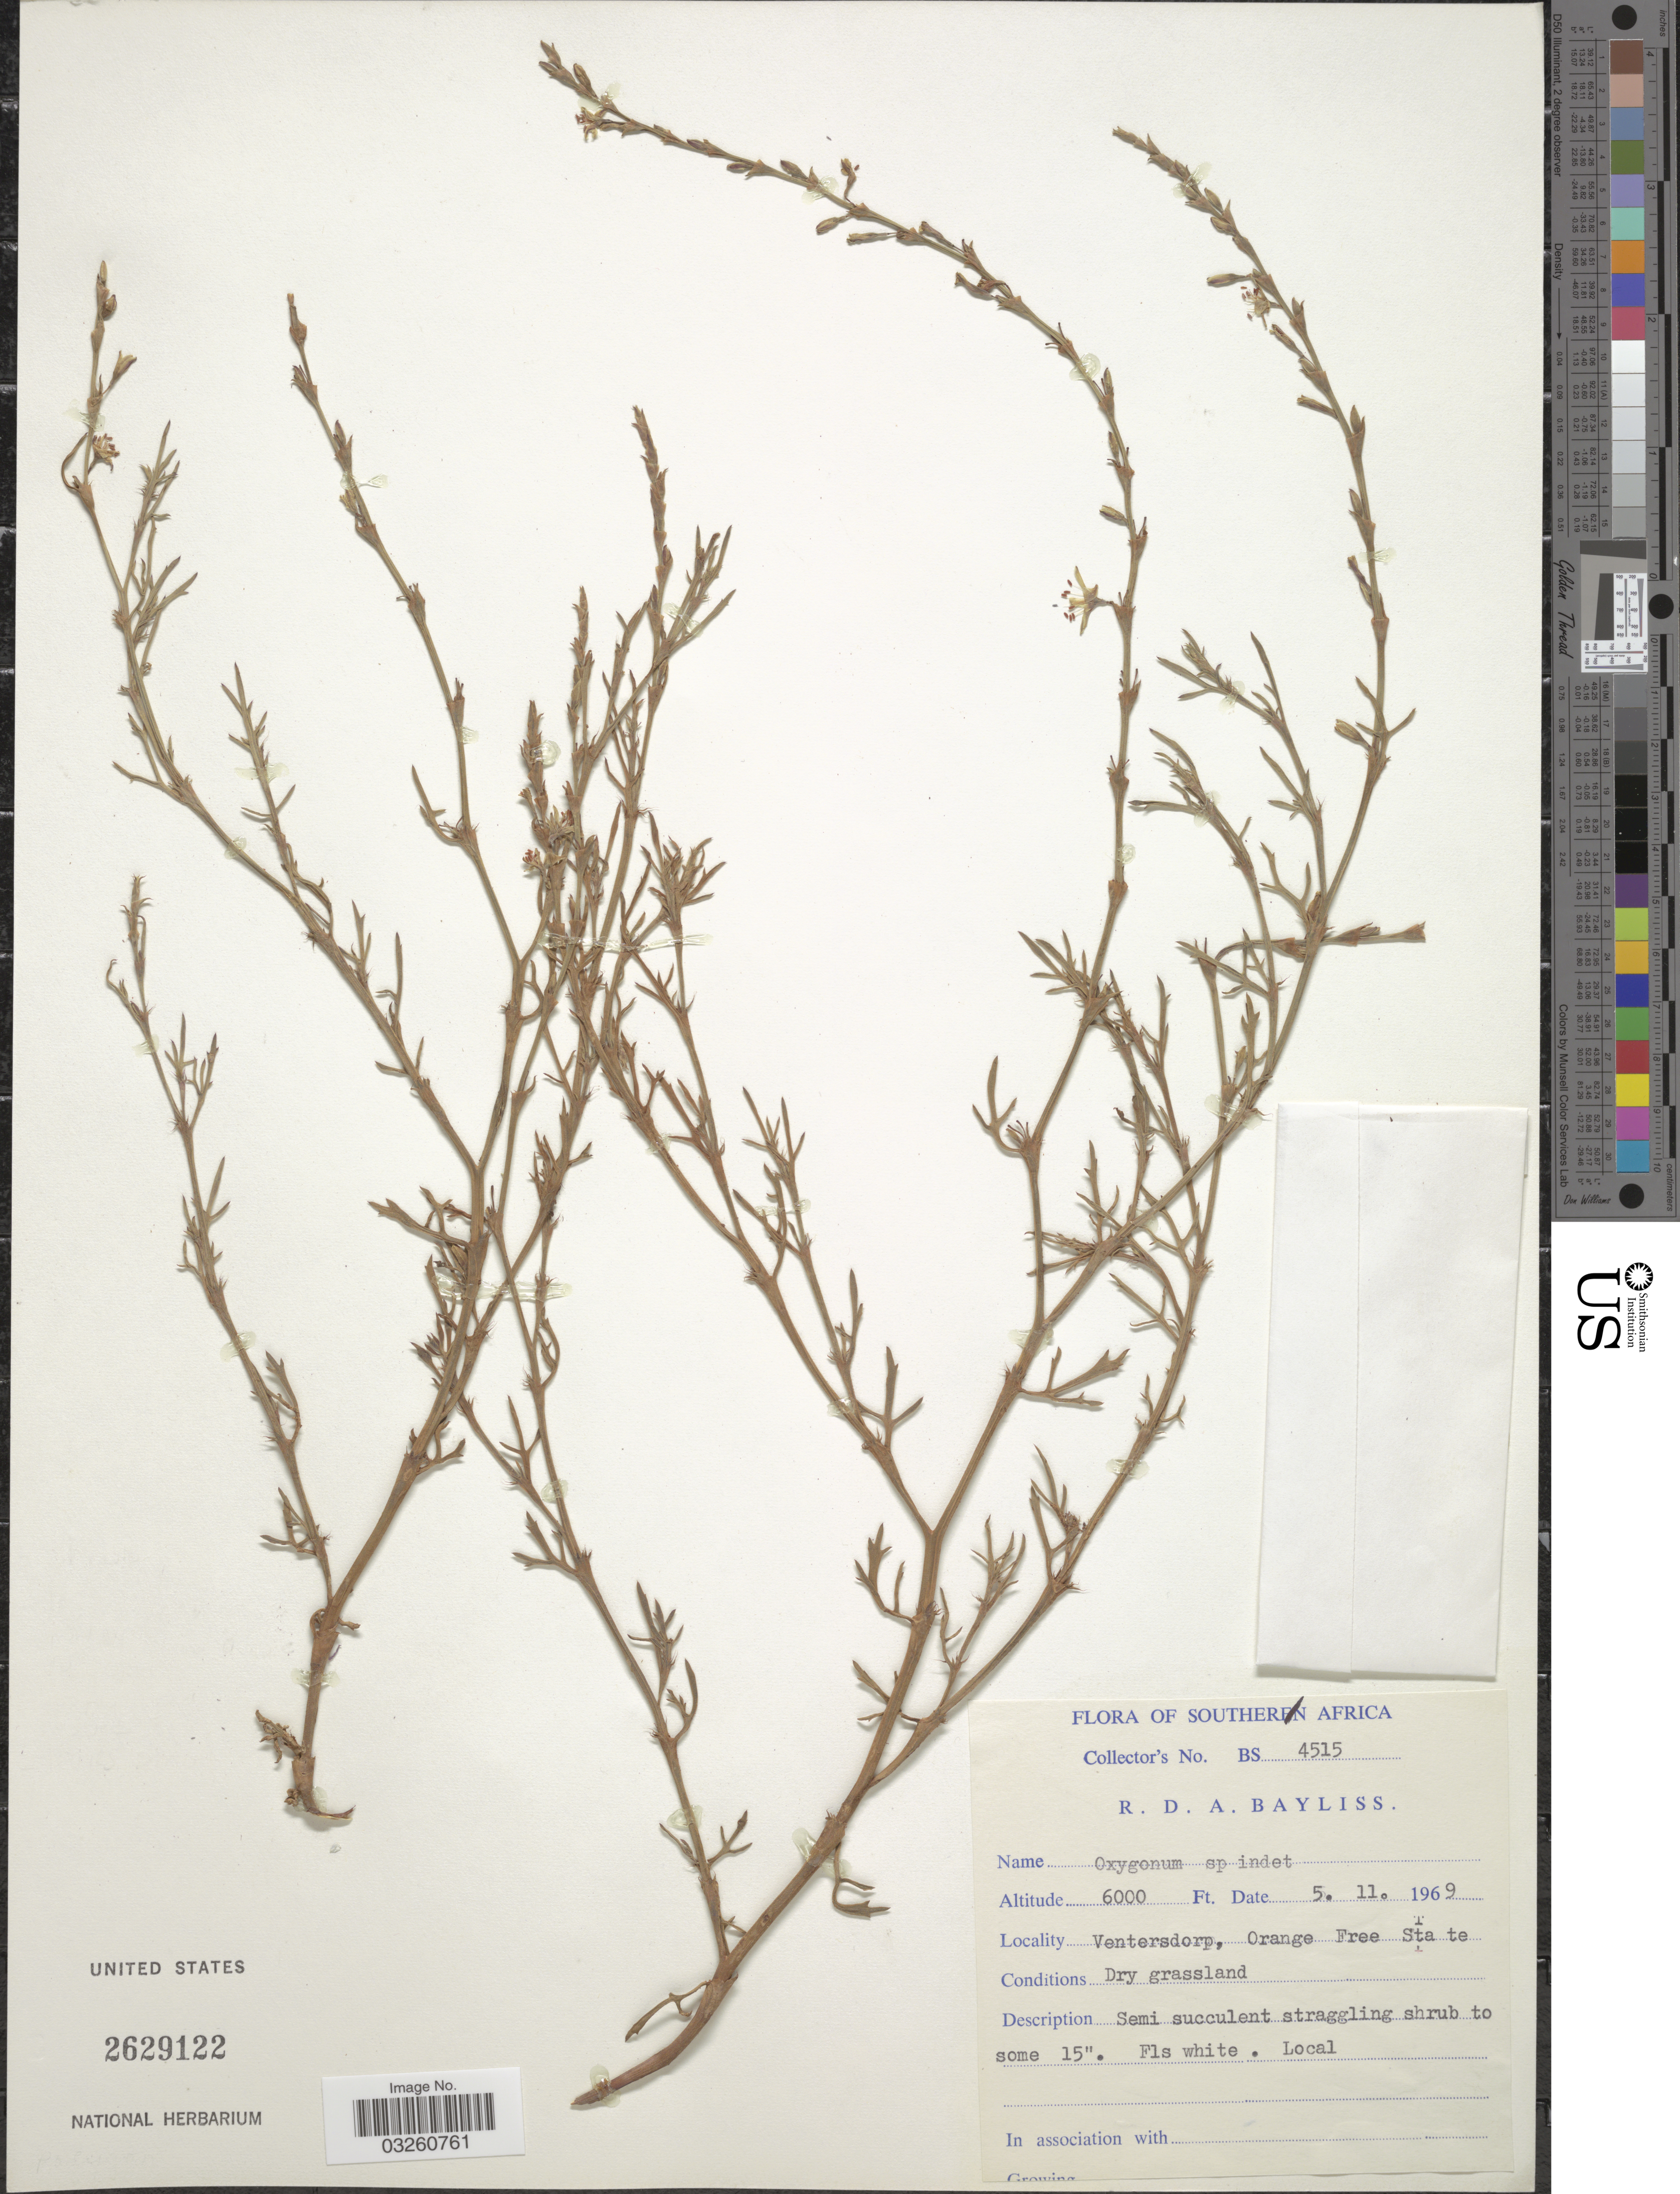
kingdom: Plantae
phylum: Tracheophyta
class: Magnoliopsida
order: Caryophyllales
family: Polygonaceae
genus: Oxygonum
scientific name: Oxygonum sp.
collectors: R. Bayliss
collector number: BS 4515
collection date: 1969-11-05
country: South Africa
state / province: Free State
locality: Ventersdorp, Orange Free State.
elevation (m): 1829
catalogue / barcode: US 2629122